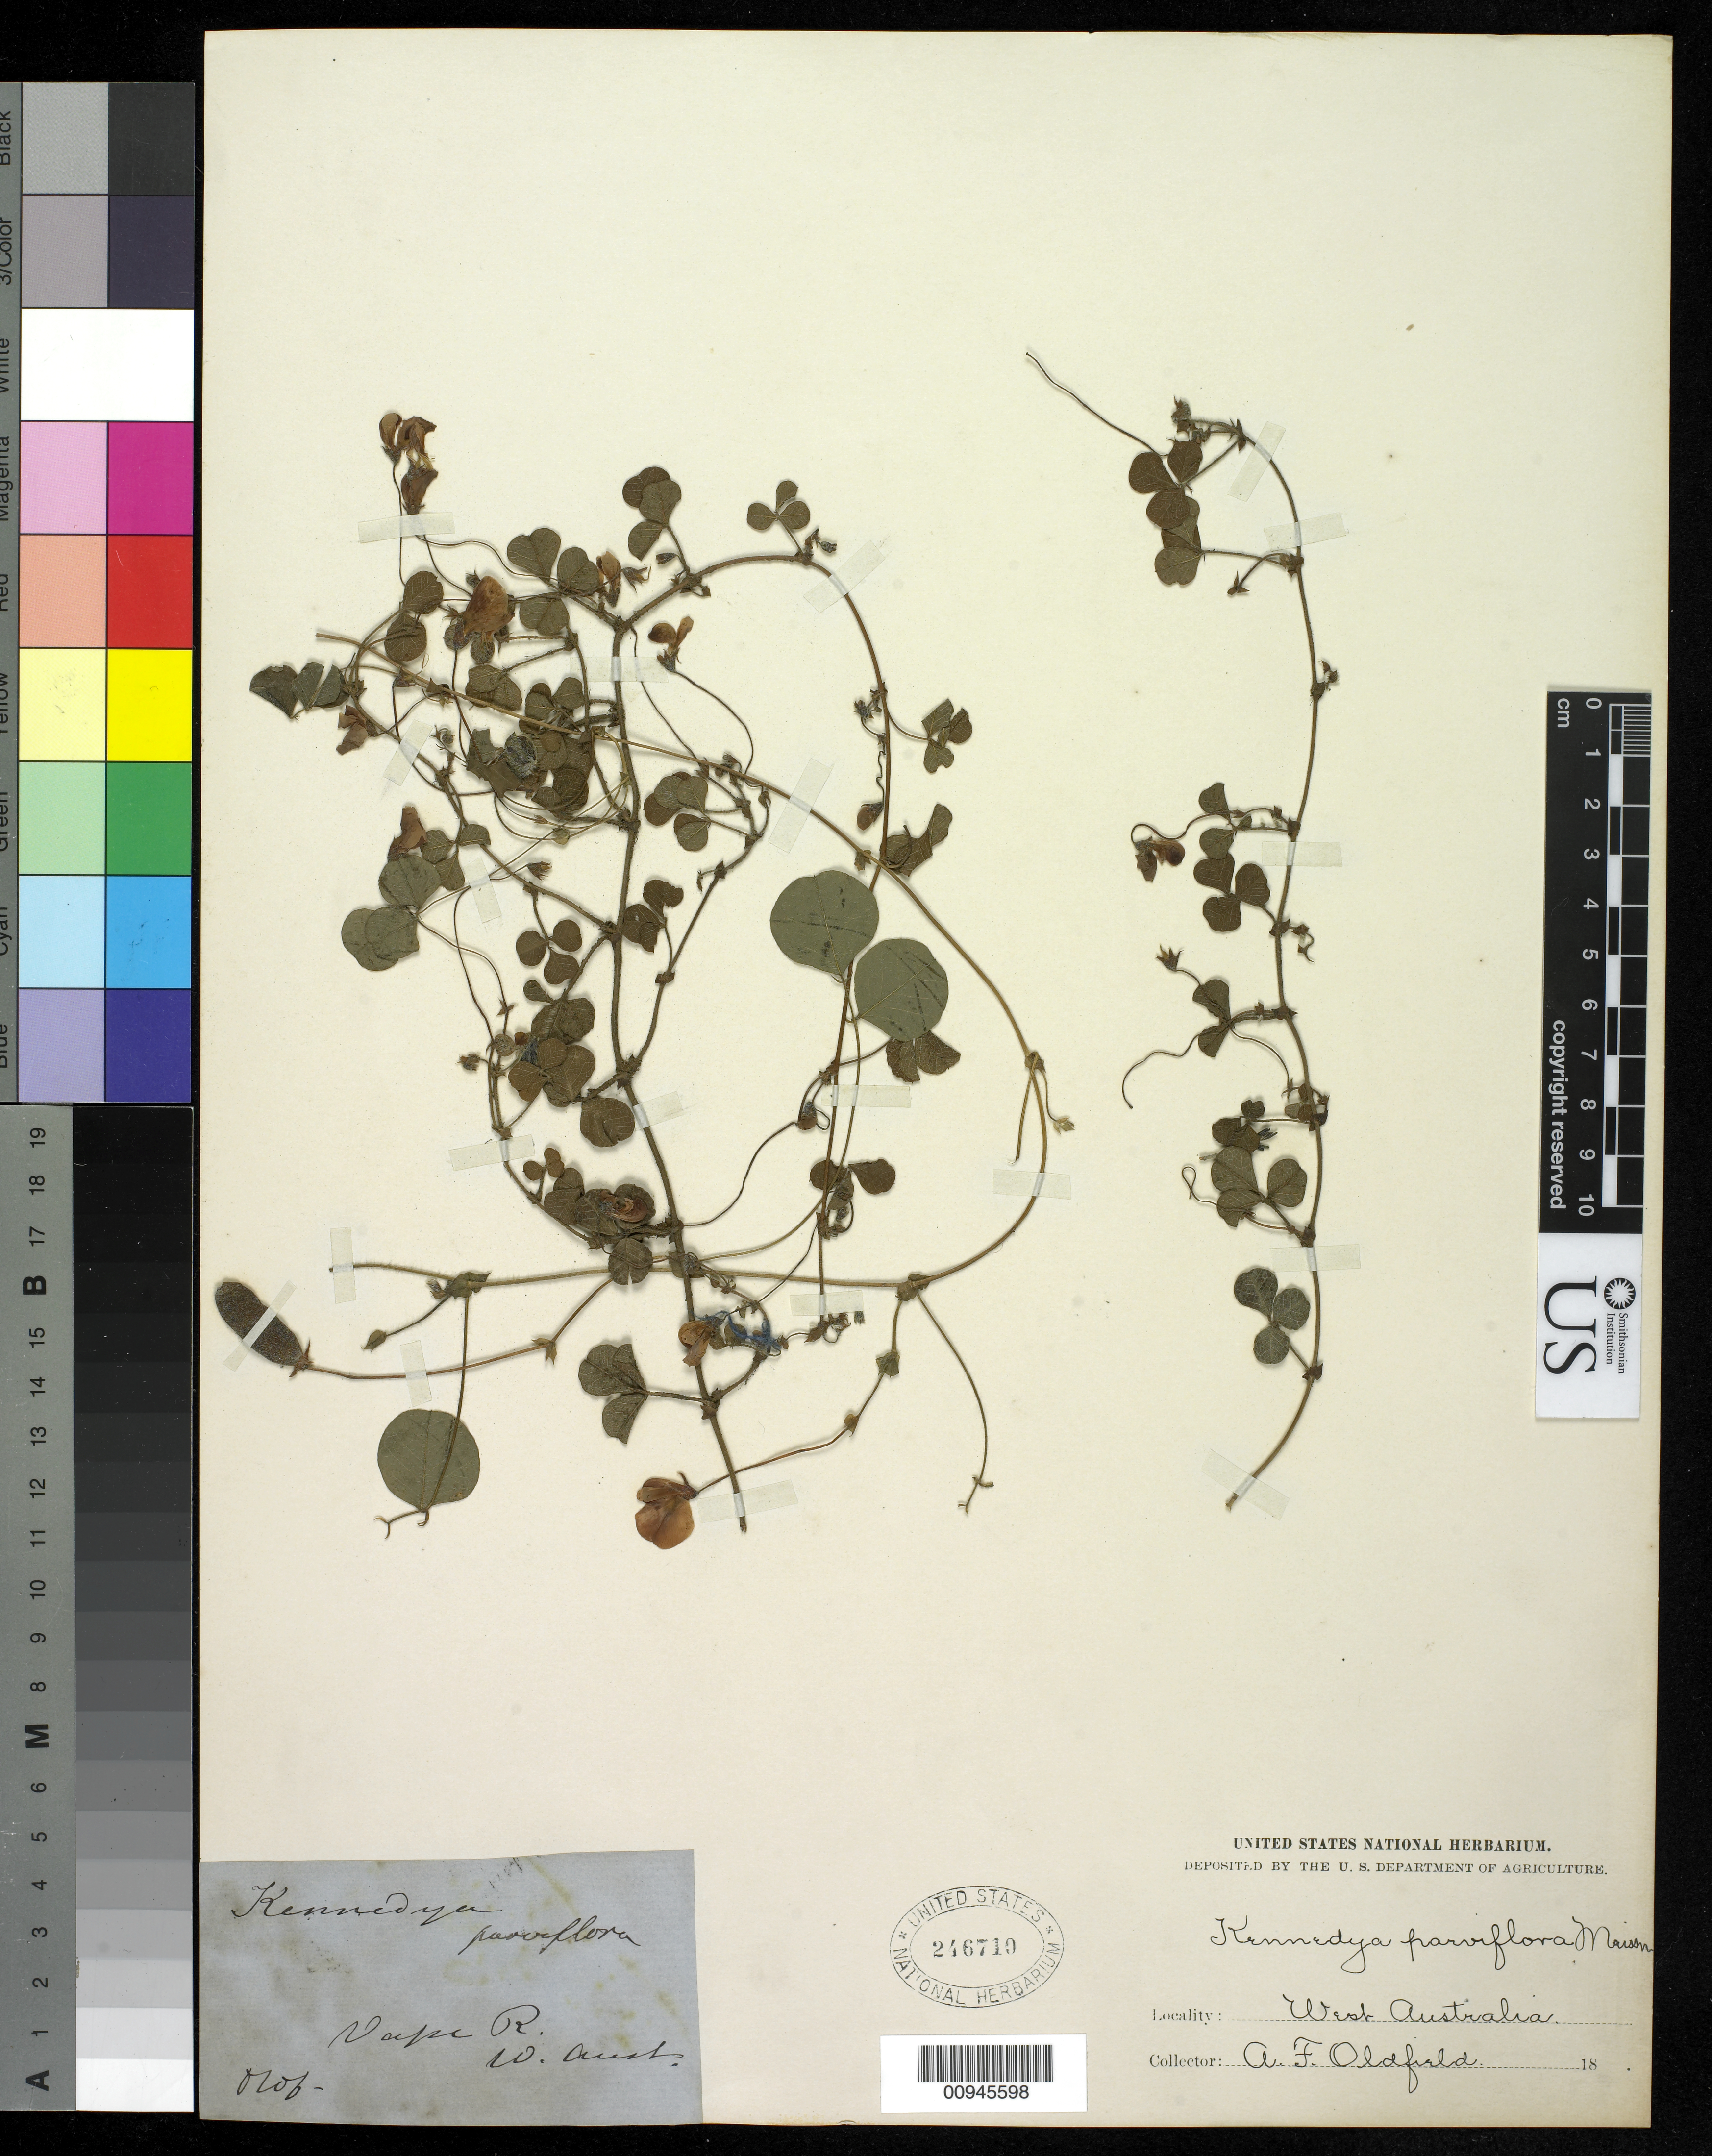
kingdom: Plantae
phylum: Tracheophyta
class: Magnoliopsida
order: Fabales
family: Fabaceae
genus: Kennedia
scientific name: Kennedia prostrata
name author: R. Br.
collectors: A. Oldfield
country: Australia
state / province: Western Australia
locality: Nape River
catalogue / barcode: US 246710